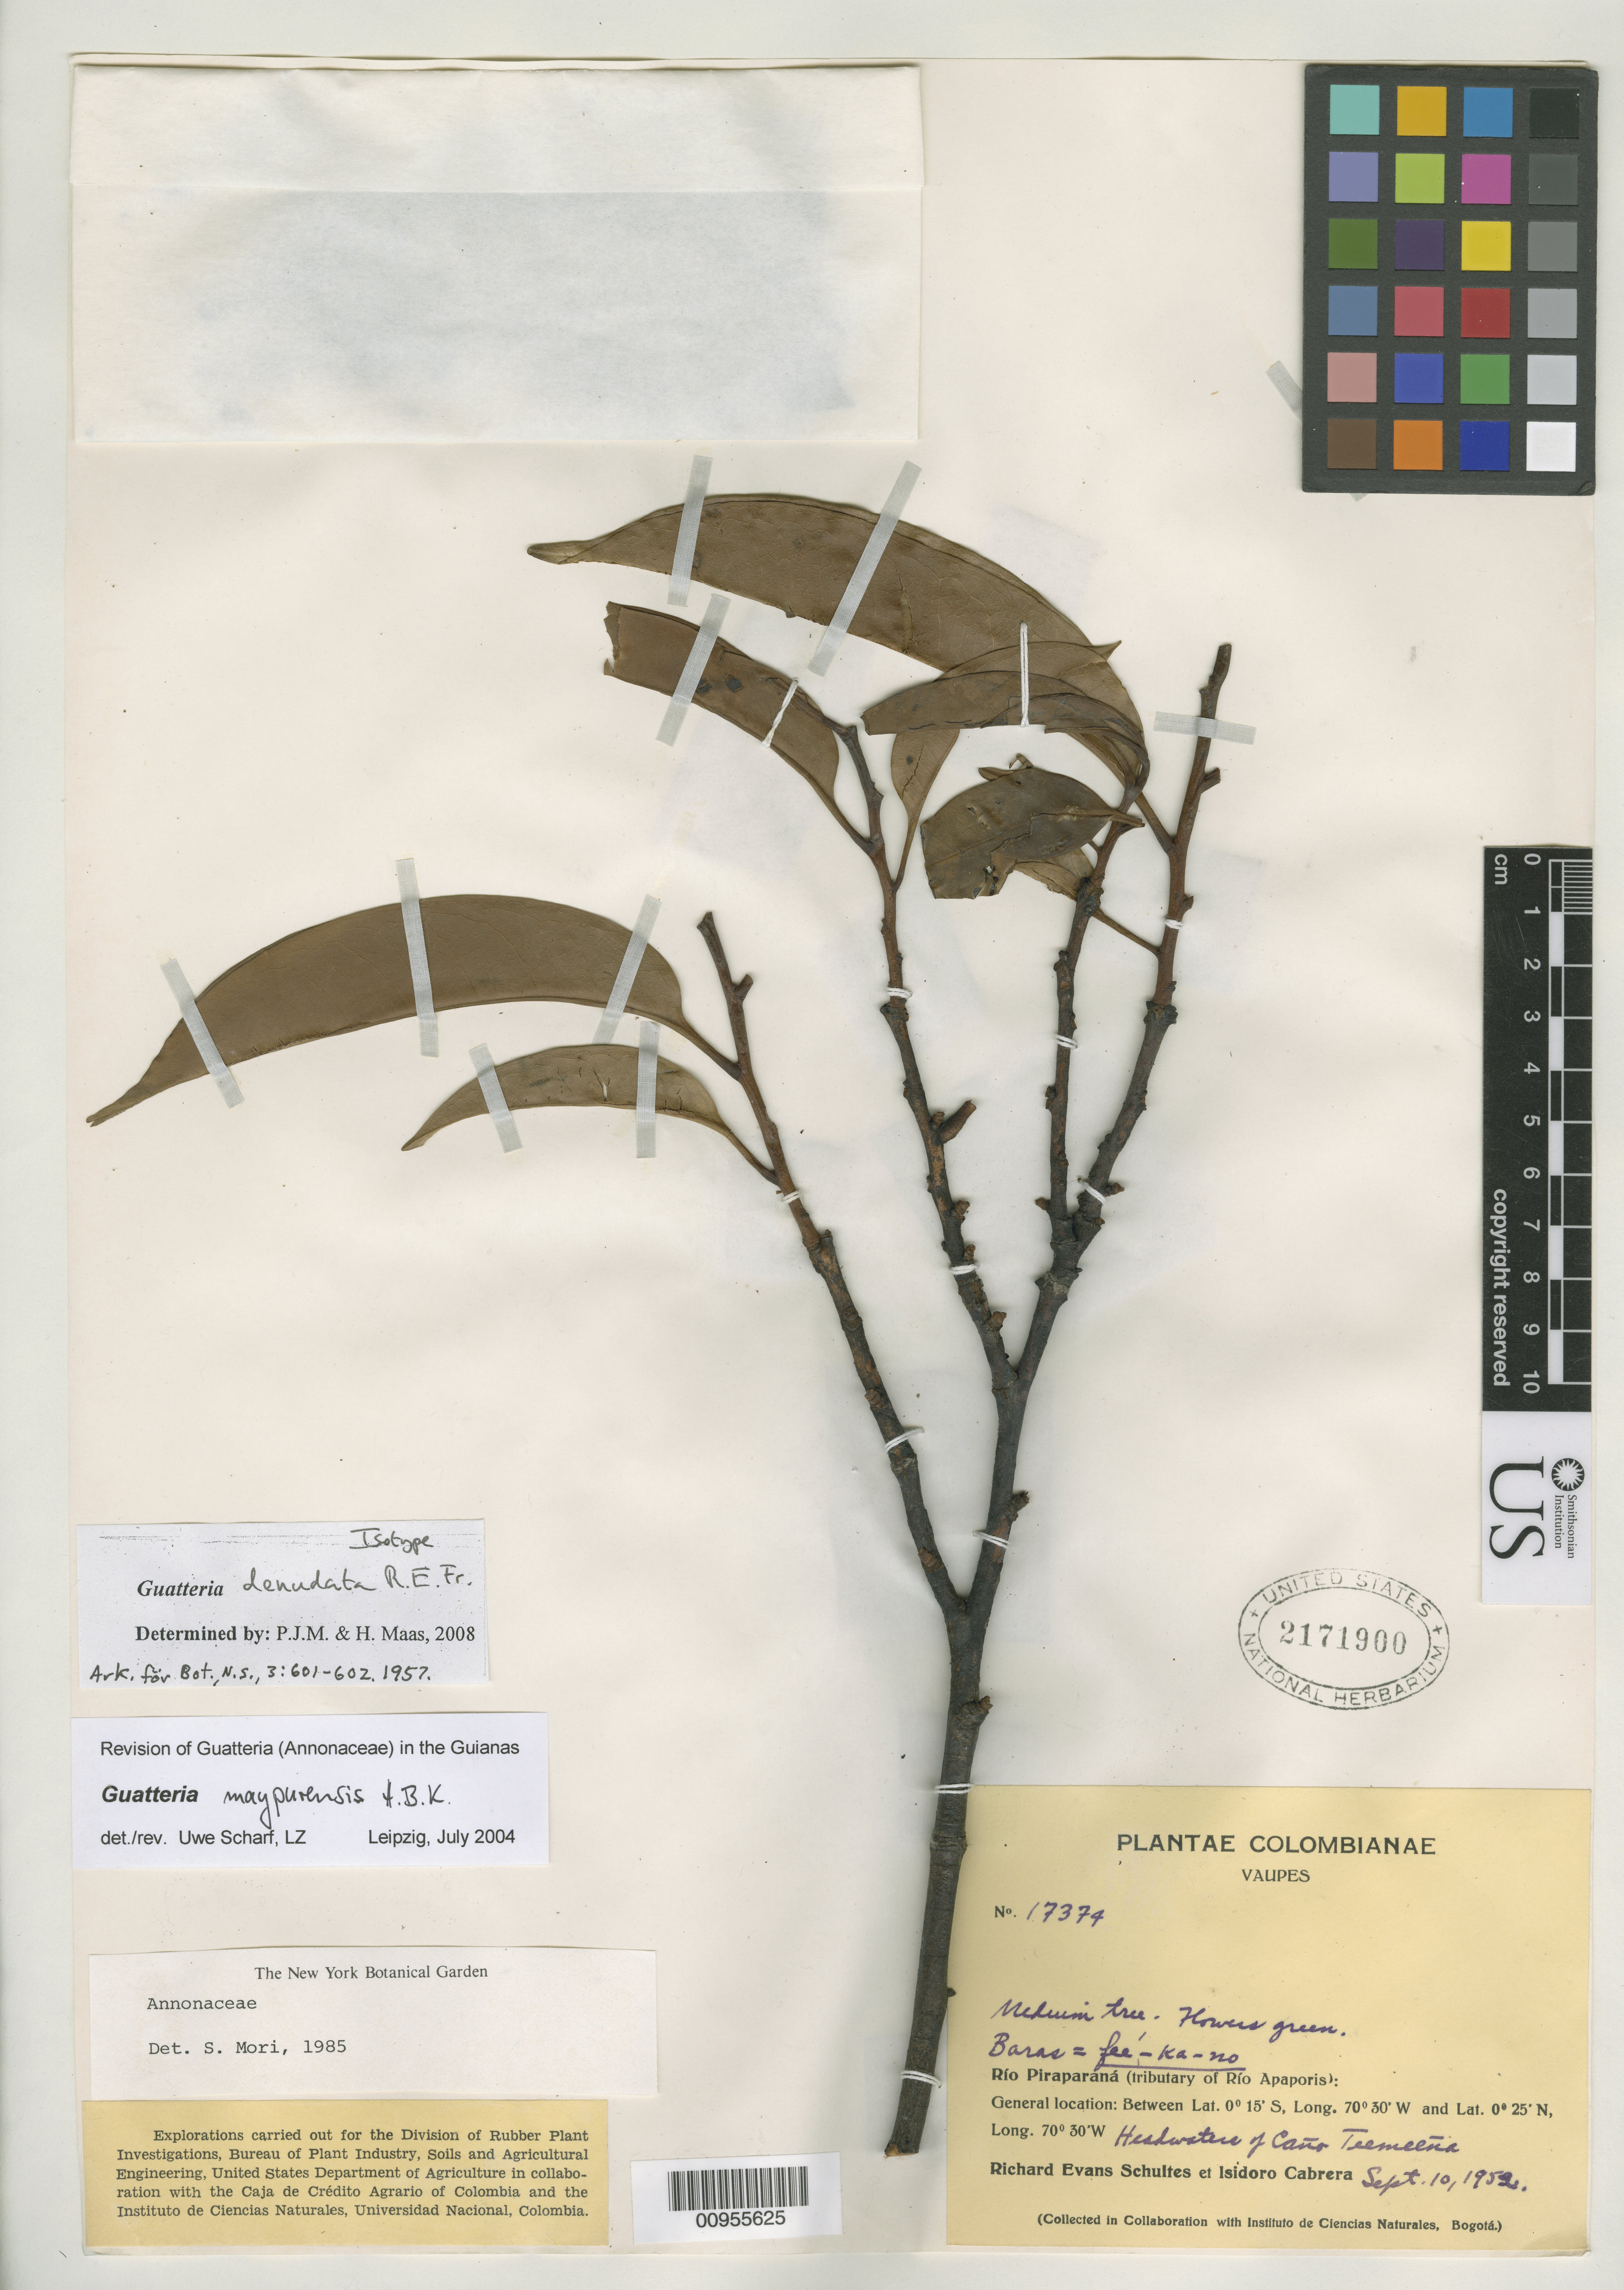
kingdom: Plantae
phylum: Tracheophyta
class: Magnoliopsida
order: Magnoliales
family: Annonaceae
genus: Guatteria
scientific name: Guatteria denudata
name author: R.E. Fr.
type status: Isotype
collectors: R. E. Schultes & I. Cabrera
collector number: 17374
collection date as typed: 10 Sep 1952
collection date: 1952-09-10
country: Colombia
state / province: Vaupés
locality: Río Piraparana (tributary of Río Apaporis), headwaters of Caño Teemeeña.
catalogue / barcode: US 2171900